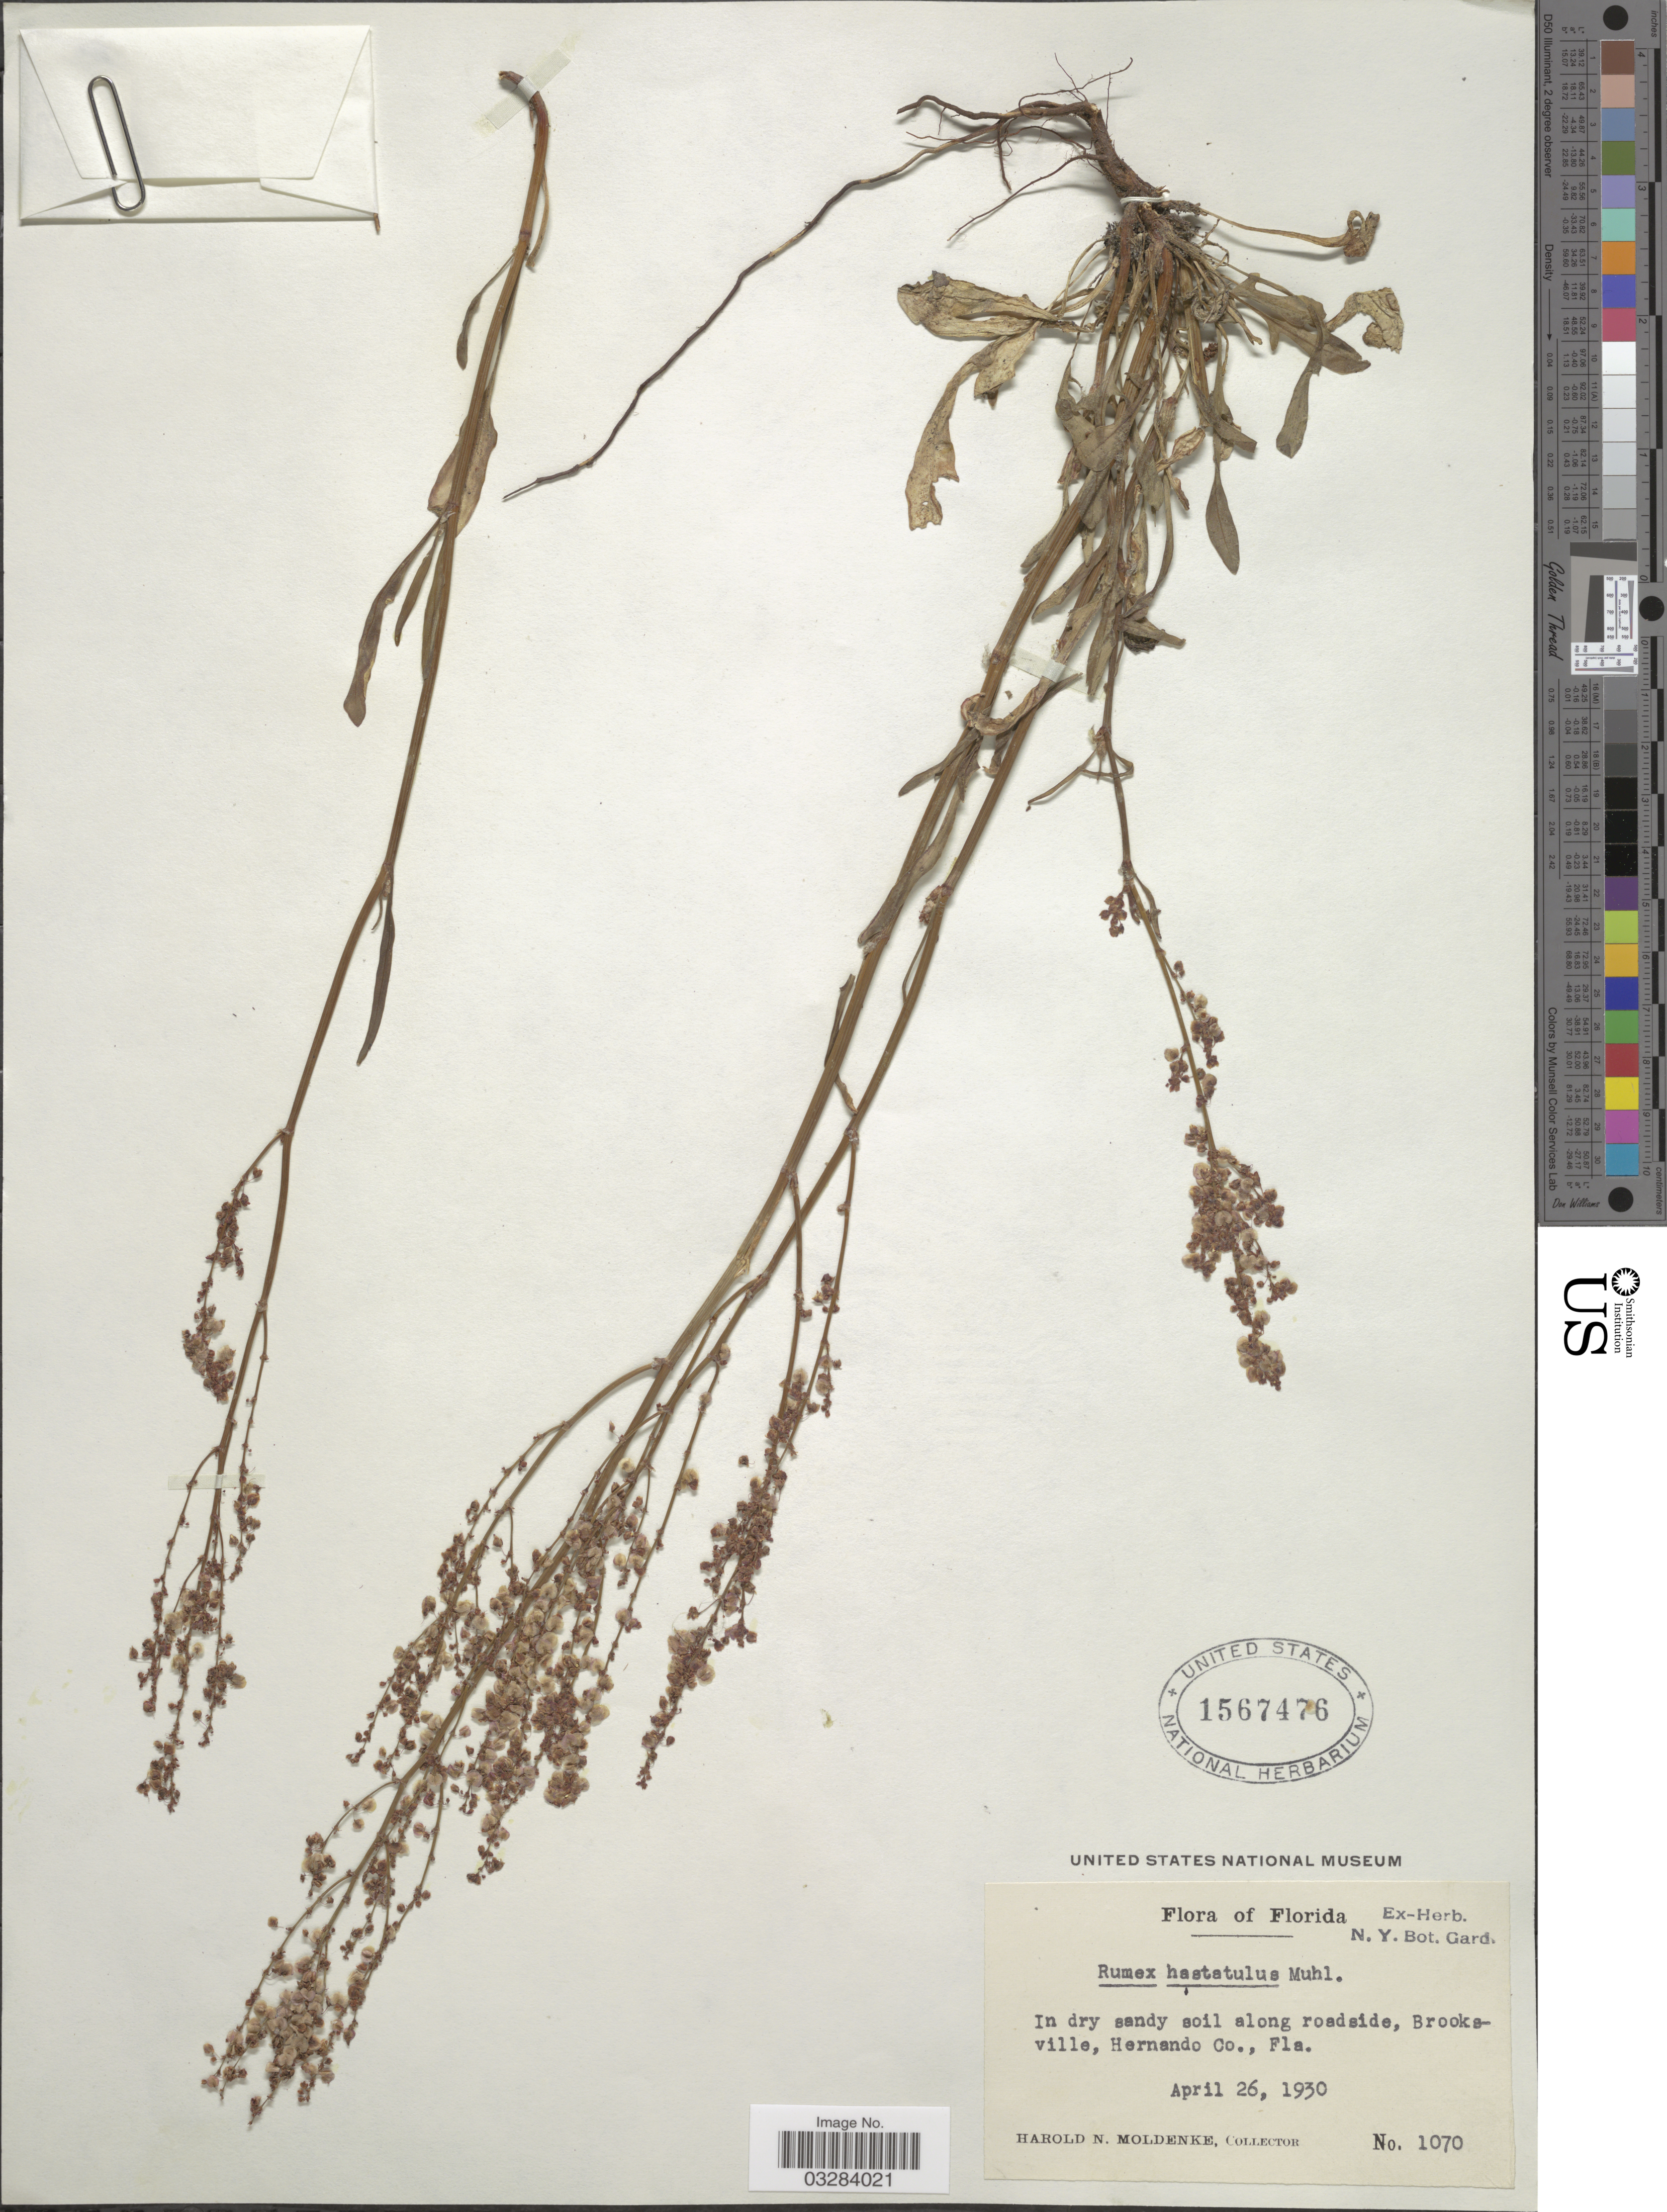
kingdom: Plantae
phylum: Tracheophyta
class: Magnoliopsida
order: Caryophyllales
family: Polygonaceae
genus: Rumex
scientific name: Rumex hastatulus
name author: Baldwin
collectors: H. N. Moldenke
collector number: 1070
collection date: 1930-04-26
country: United States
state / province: Florida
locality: Brooksville, Hernando Co.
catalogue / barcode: US 1567476